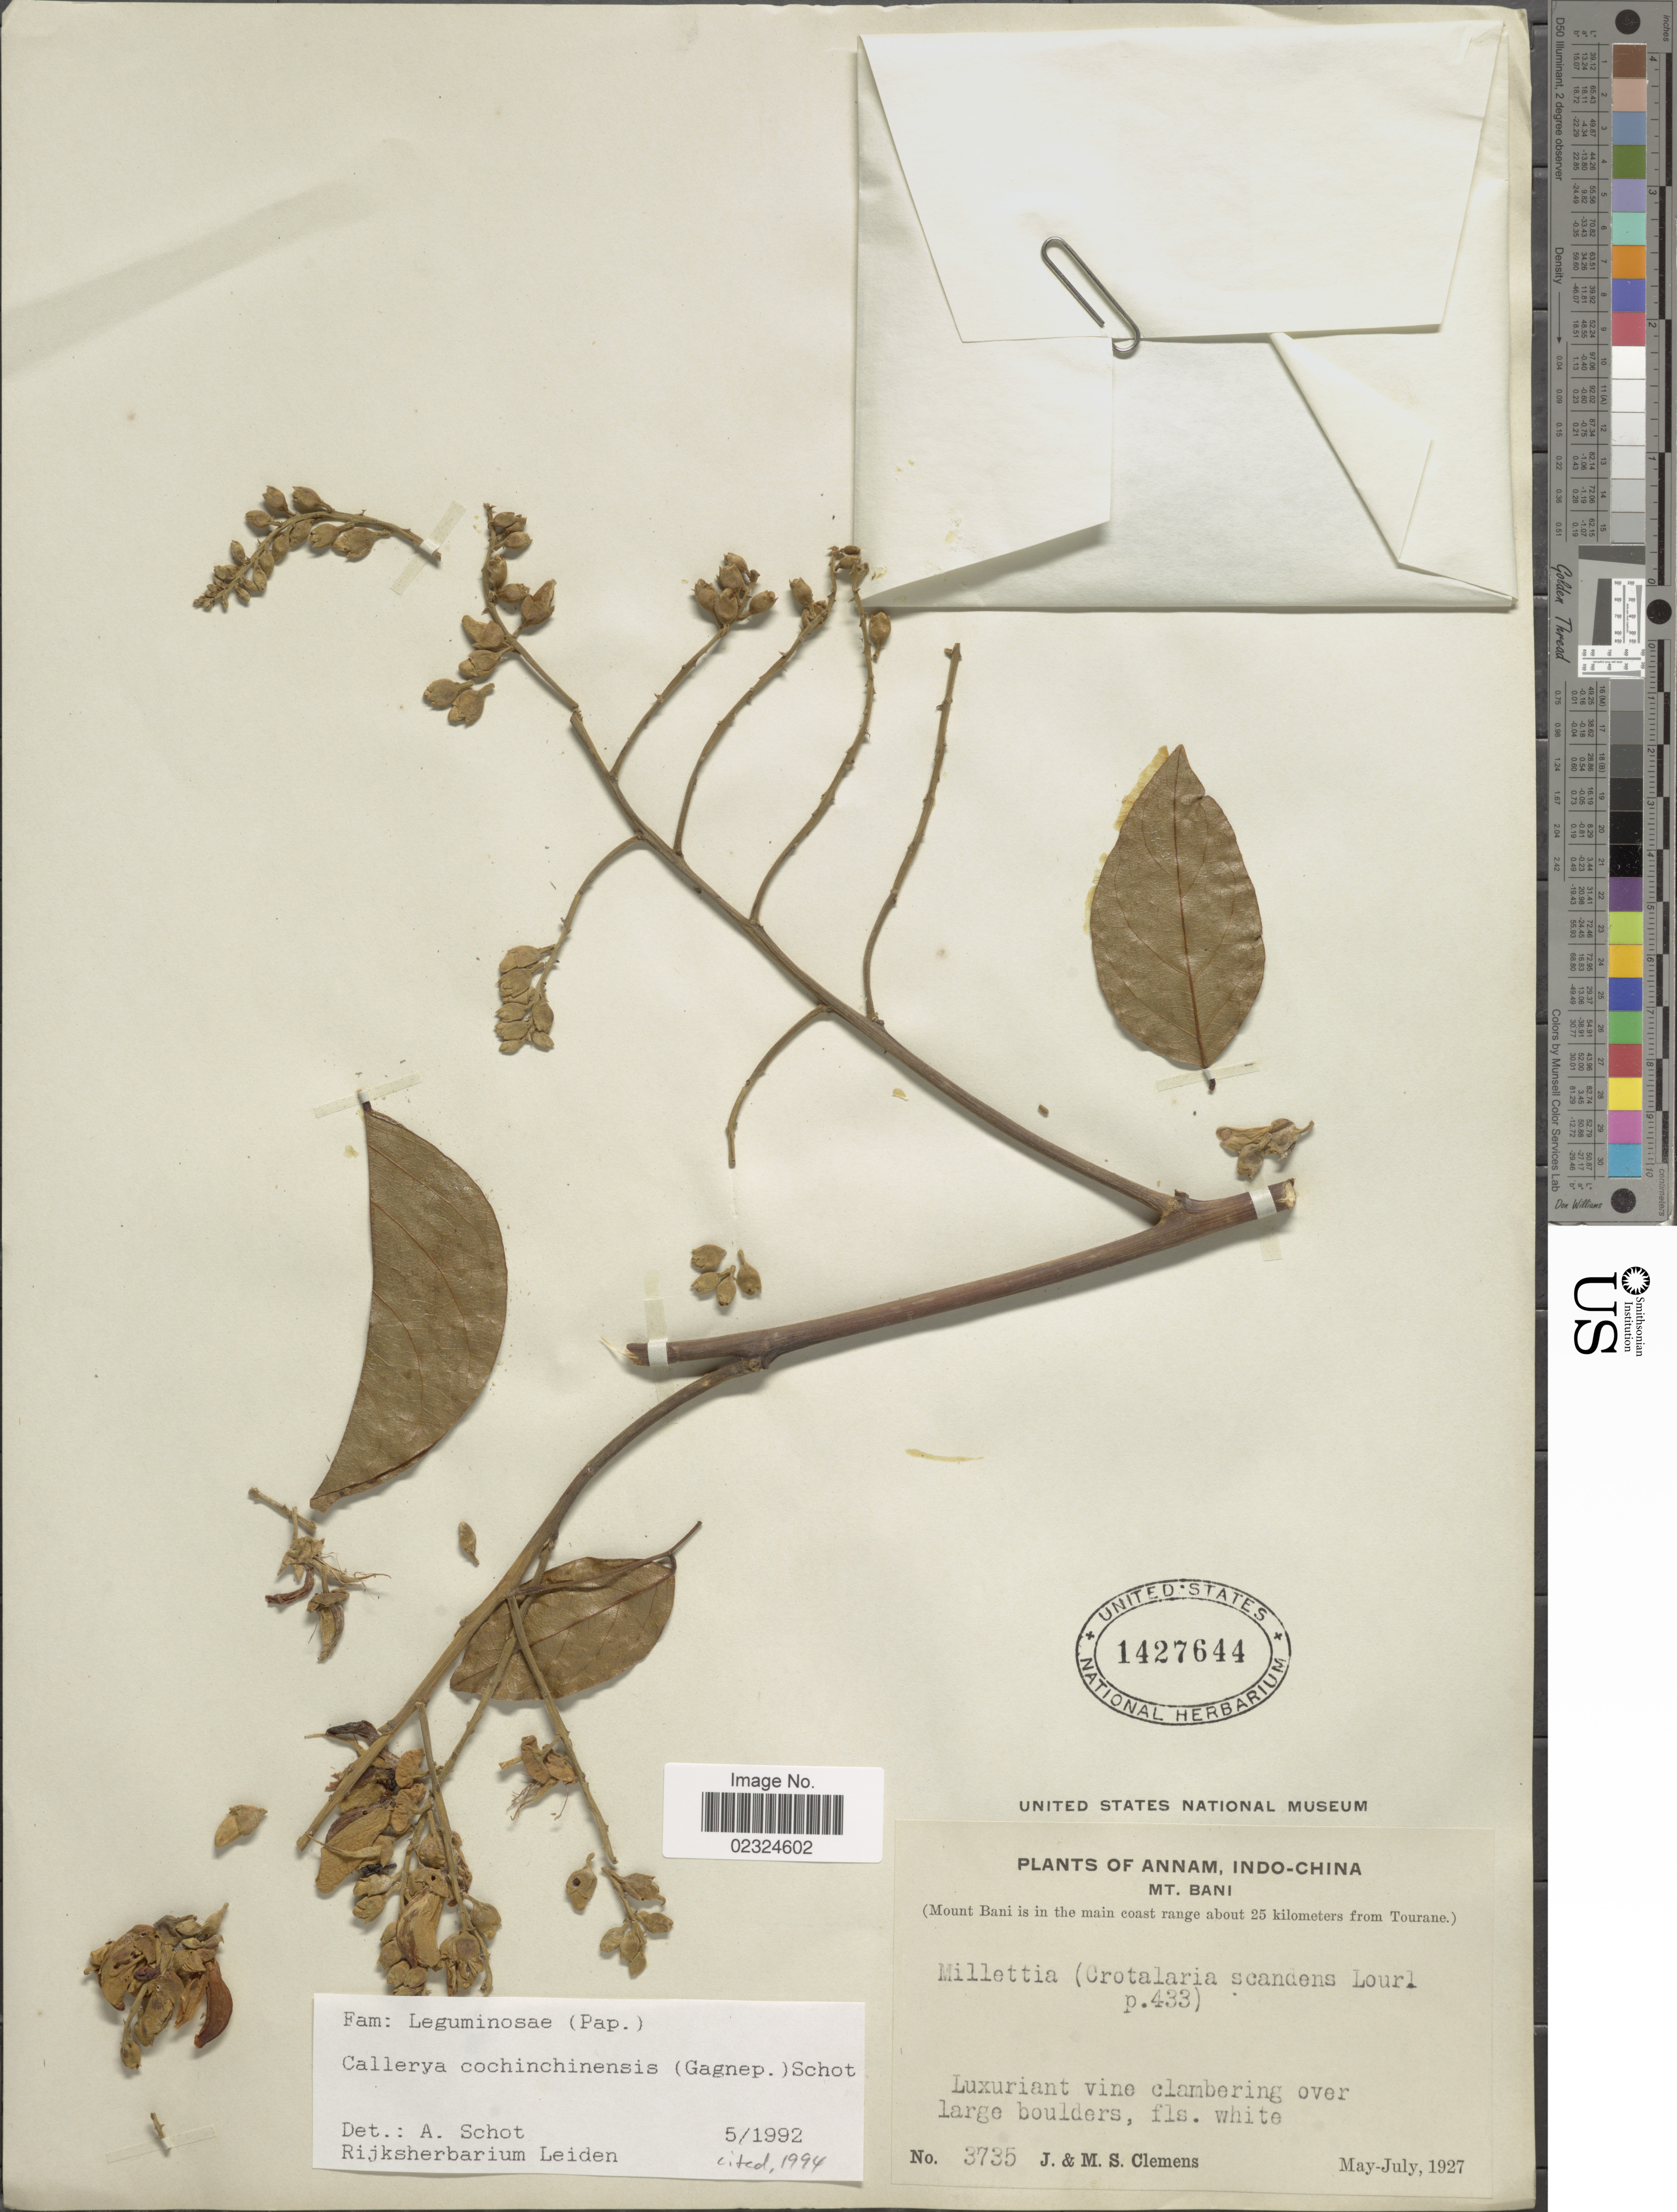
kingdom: Plantae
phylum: Tracheophyta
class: Magnoliopsida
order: Fabales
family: Fabaceae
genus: Callerya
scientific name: Callerya cochinchinensis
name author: (Gagnep.) Schot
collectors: J. Clemens & M. S. Clemens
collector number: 3735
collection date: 1927-05/1927-07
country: Vietnam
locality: Annam, Indo-China. Mt. Bani (Mount Bani is in the main coast range about 25 kilometers from Tourane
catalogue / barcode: US 1427644